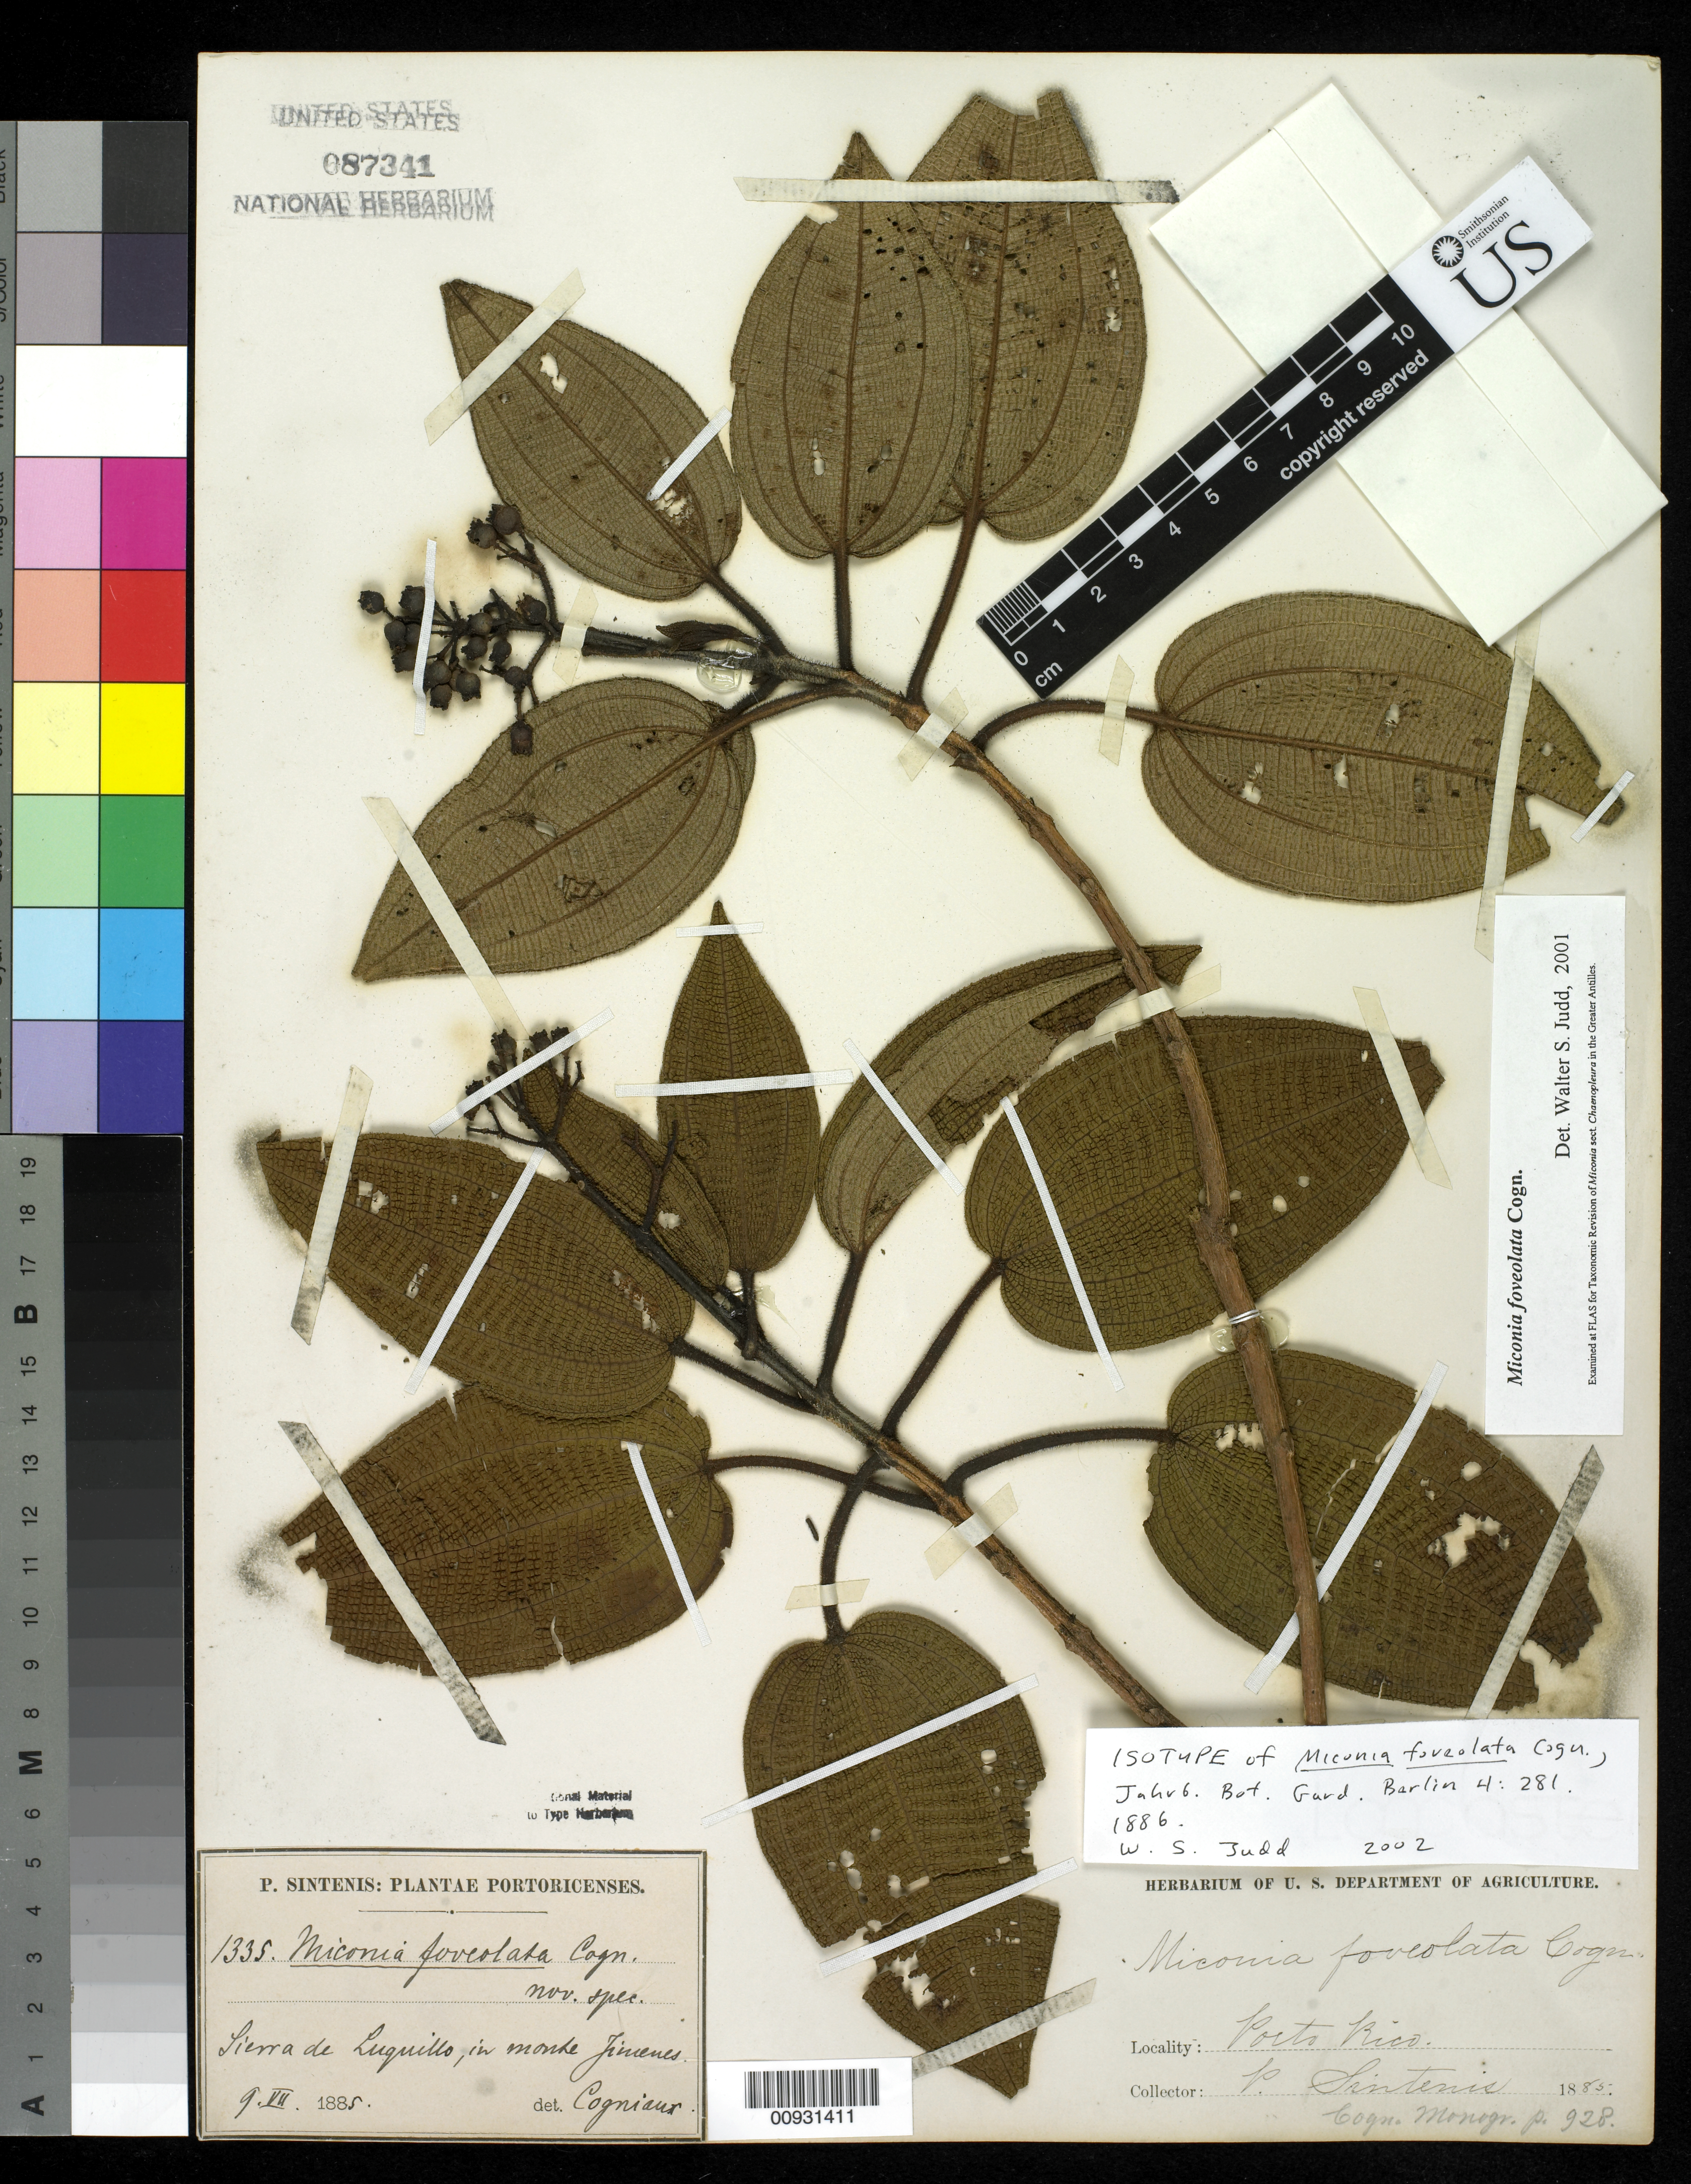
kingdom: Plantae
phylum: Tracheophyta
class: Magnoliopsida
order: Myrtales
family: Melastomataceae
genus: Miconia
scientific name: Miconia foveolata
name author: Cogn.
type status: Isosyntype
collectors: P. Sintenis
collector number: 1335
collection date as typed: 09 Jul 1885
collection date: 1885-07-09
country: Puerto Rico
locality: Sierra de Luquillo.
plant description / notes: Annotated as isotype by W.S. Judd, 2002.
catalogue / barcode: US 87341